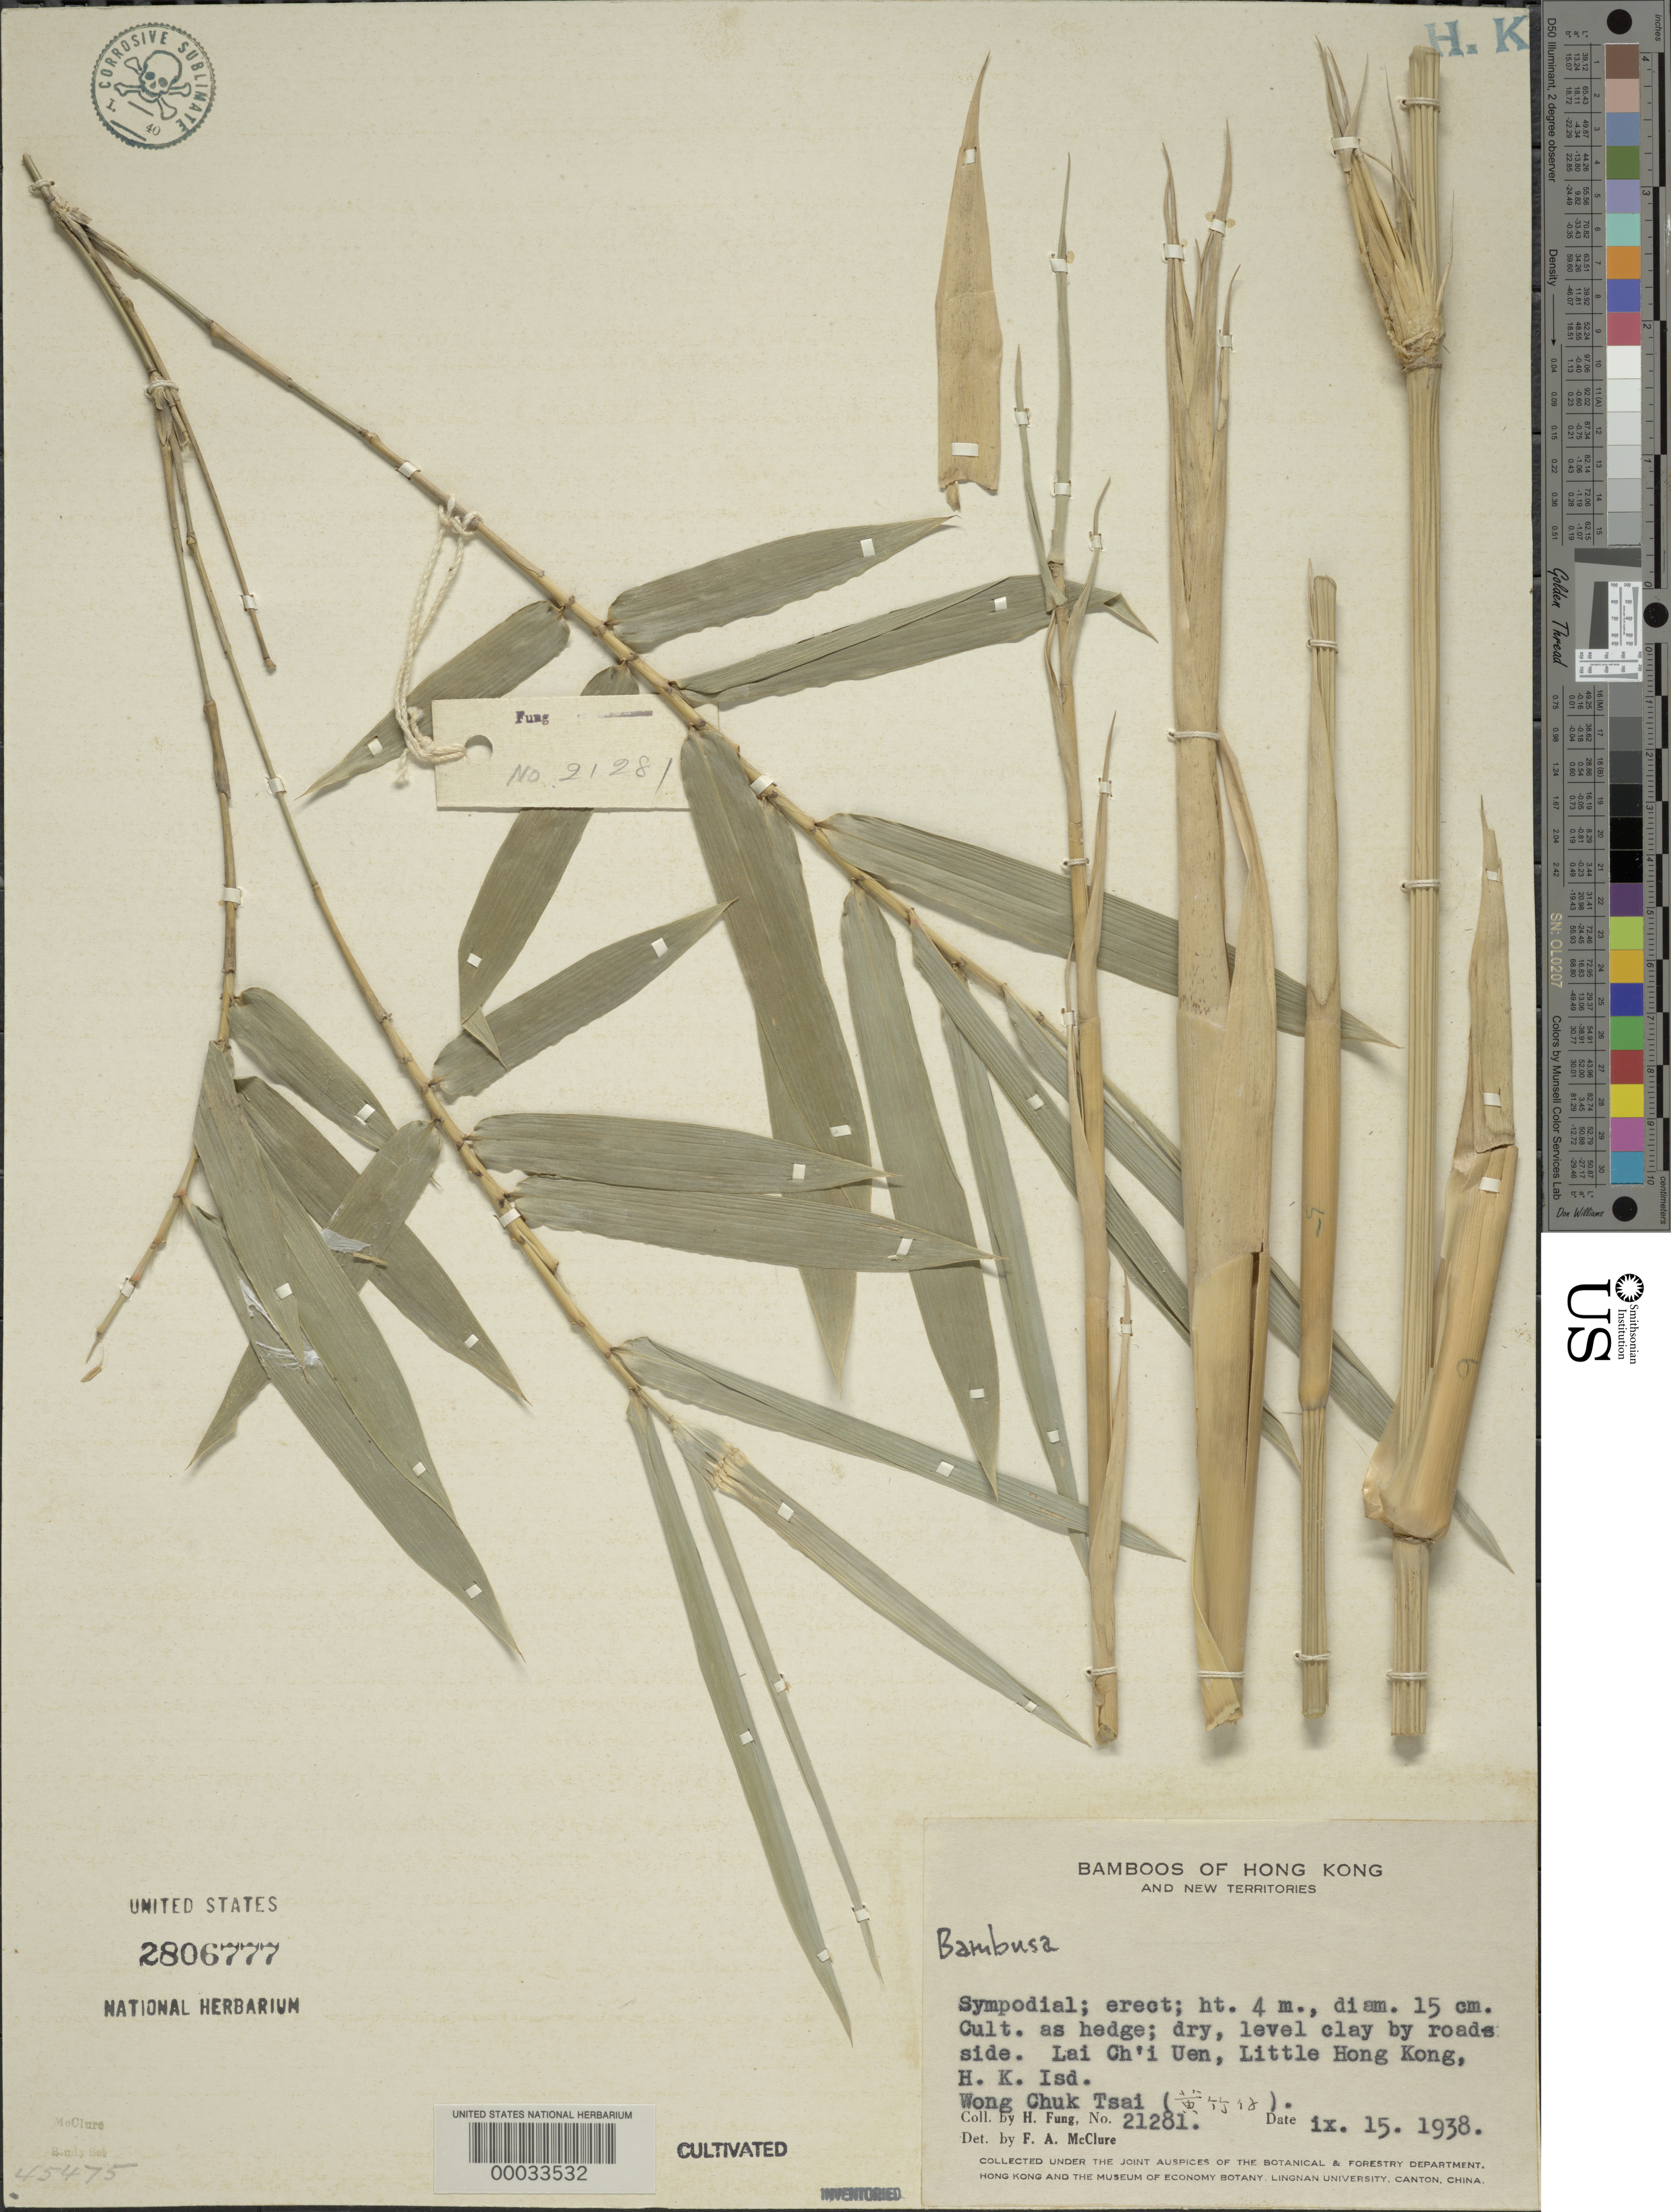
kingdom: Plantae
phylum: Tracheophyta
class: Liliopsida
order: Poales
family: Poaceae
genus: Bambusa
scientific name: Bambusa sp.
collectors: H. L. Fung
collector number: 21281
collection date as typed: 15 Sep 1938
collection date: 1938-09-15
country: China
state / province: Hong Kong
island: Hong Kong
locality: Lai ch'i uen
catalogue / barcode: US 2806777